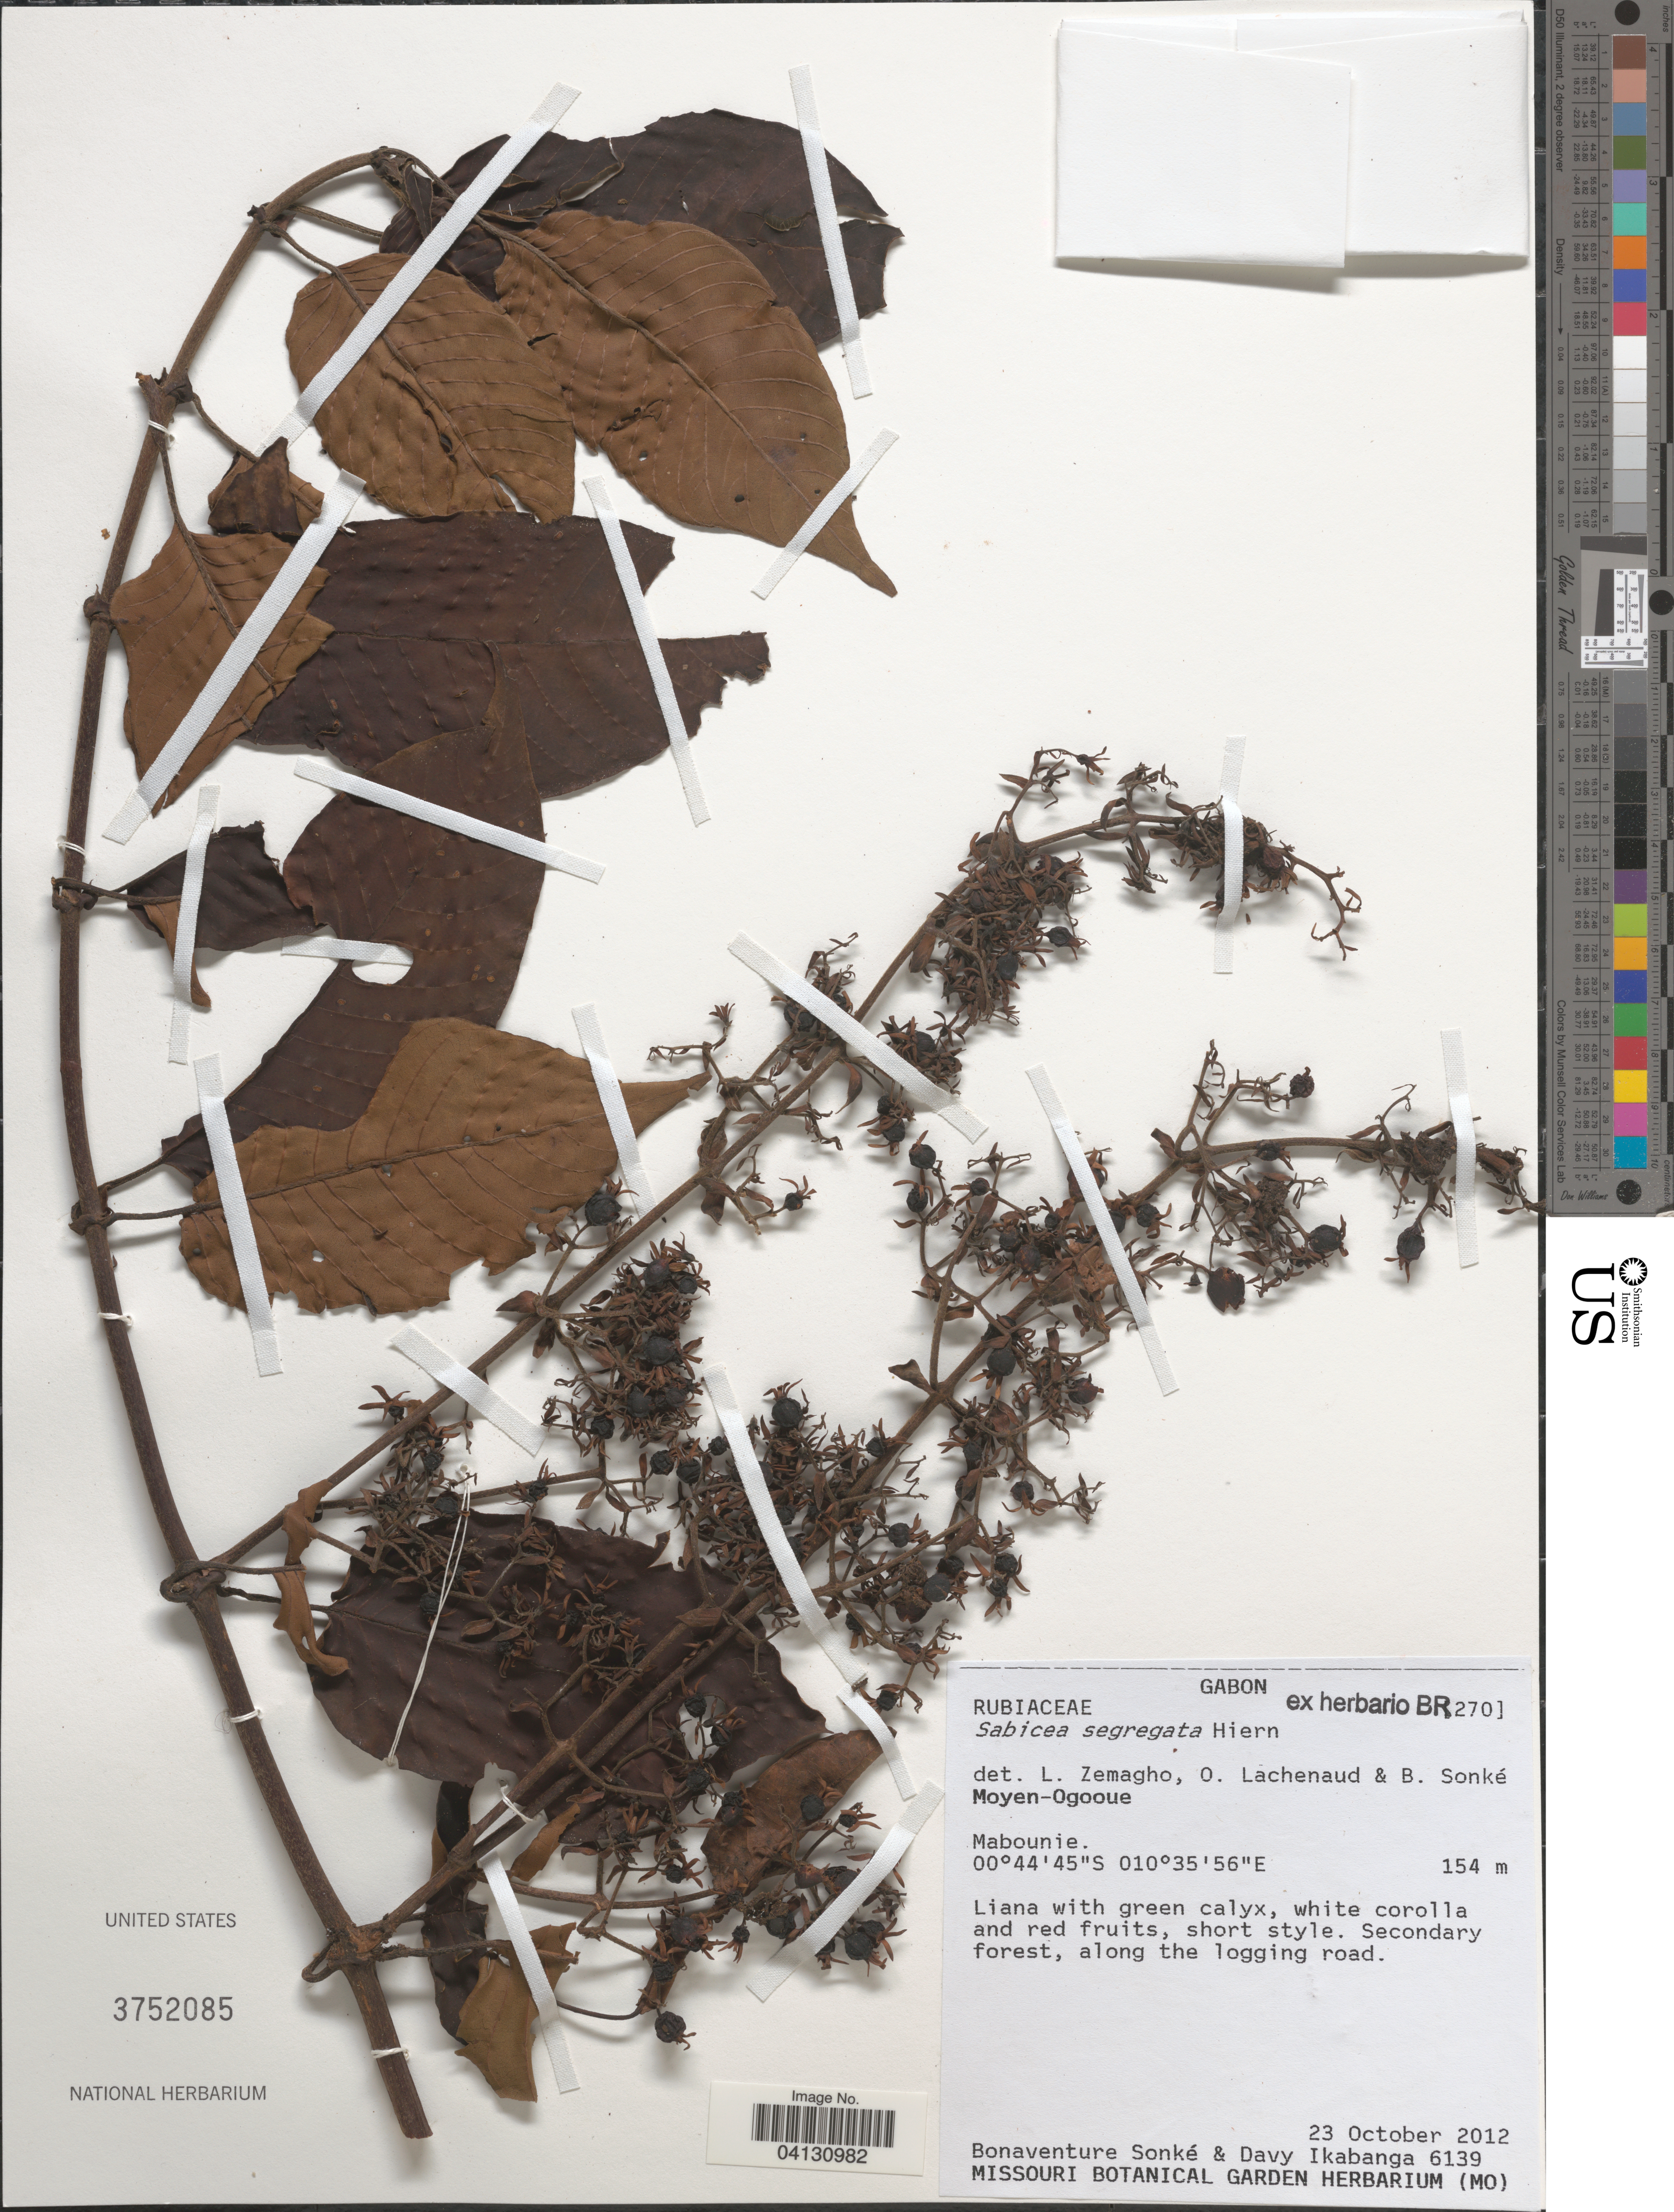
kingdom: Plantae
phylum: Tracheophyta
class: Magnoliopsida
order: Gentianales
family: Rubiaceae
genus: Sabicea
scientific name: Sabicea segregata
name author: Hiern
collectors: B. Sonké & D. Ikabanga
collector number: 6139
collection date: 2012-10-23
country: Gabon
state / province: Moyen-Ogooue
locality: Mabounie.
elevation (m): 154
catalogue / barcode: US 3752085